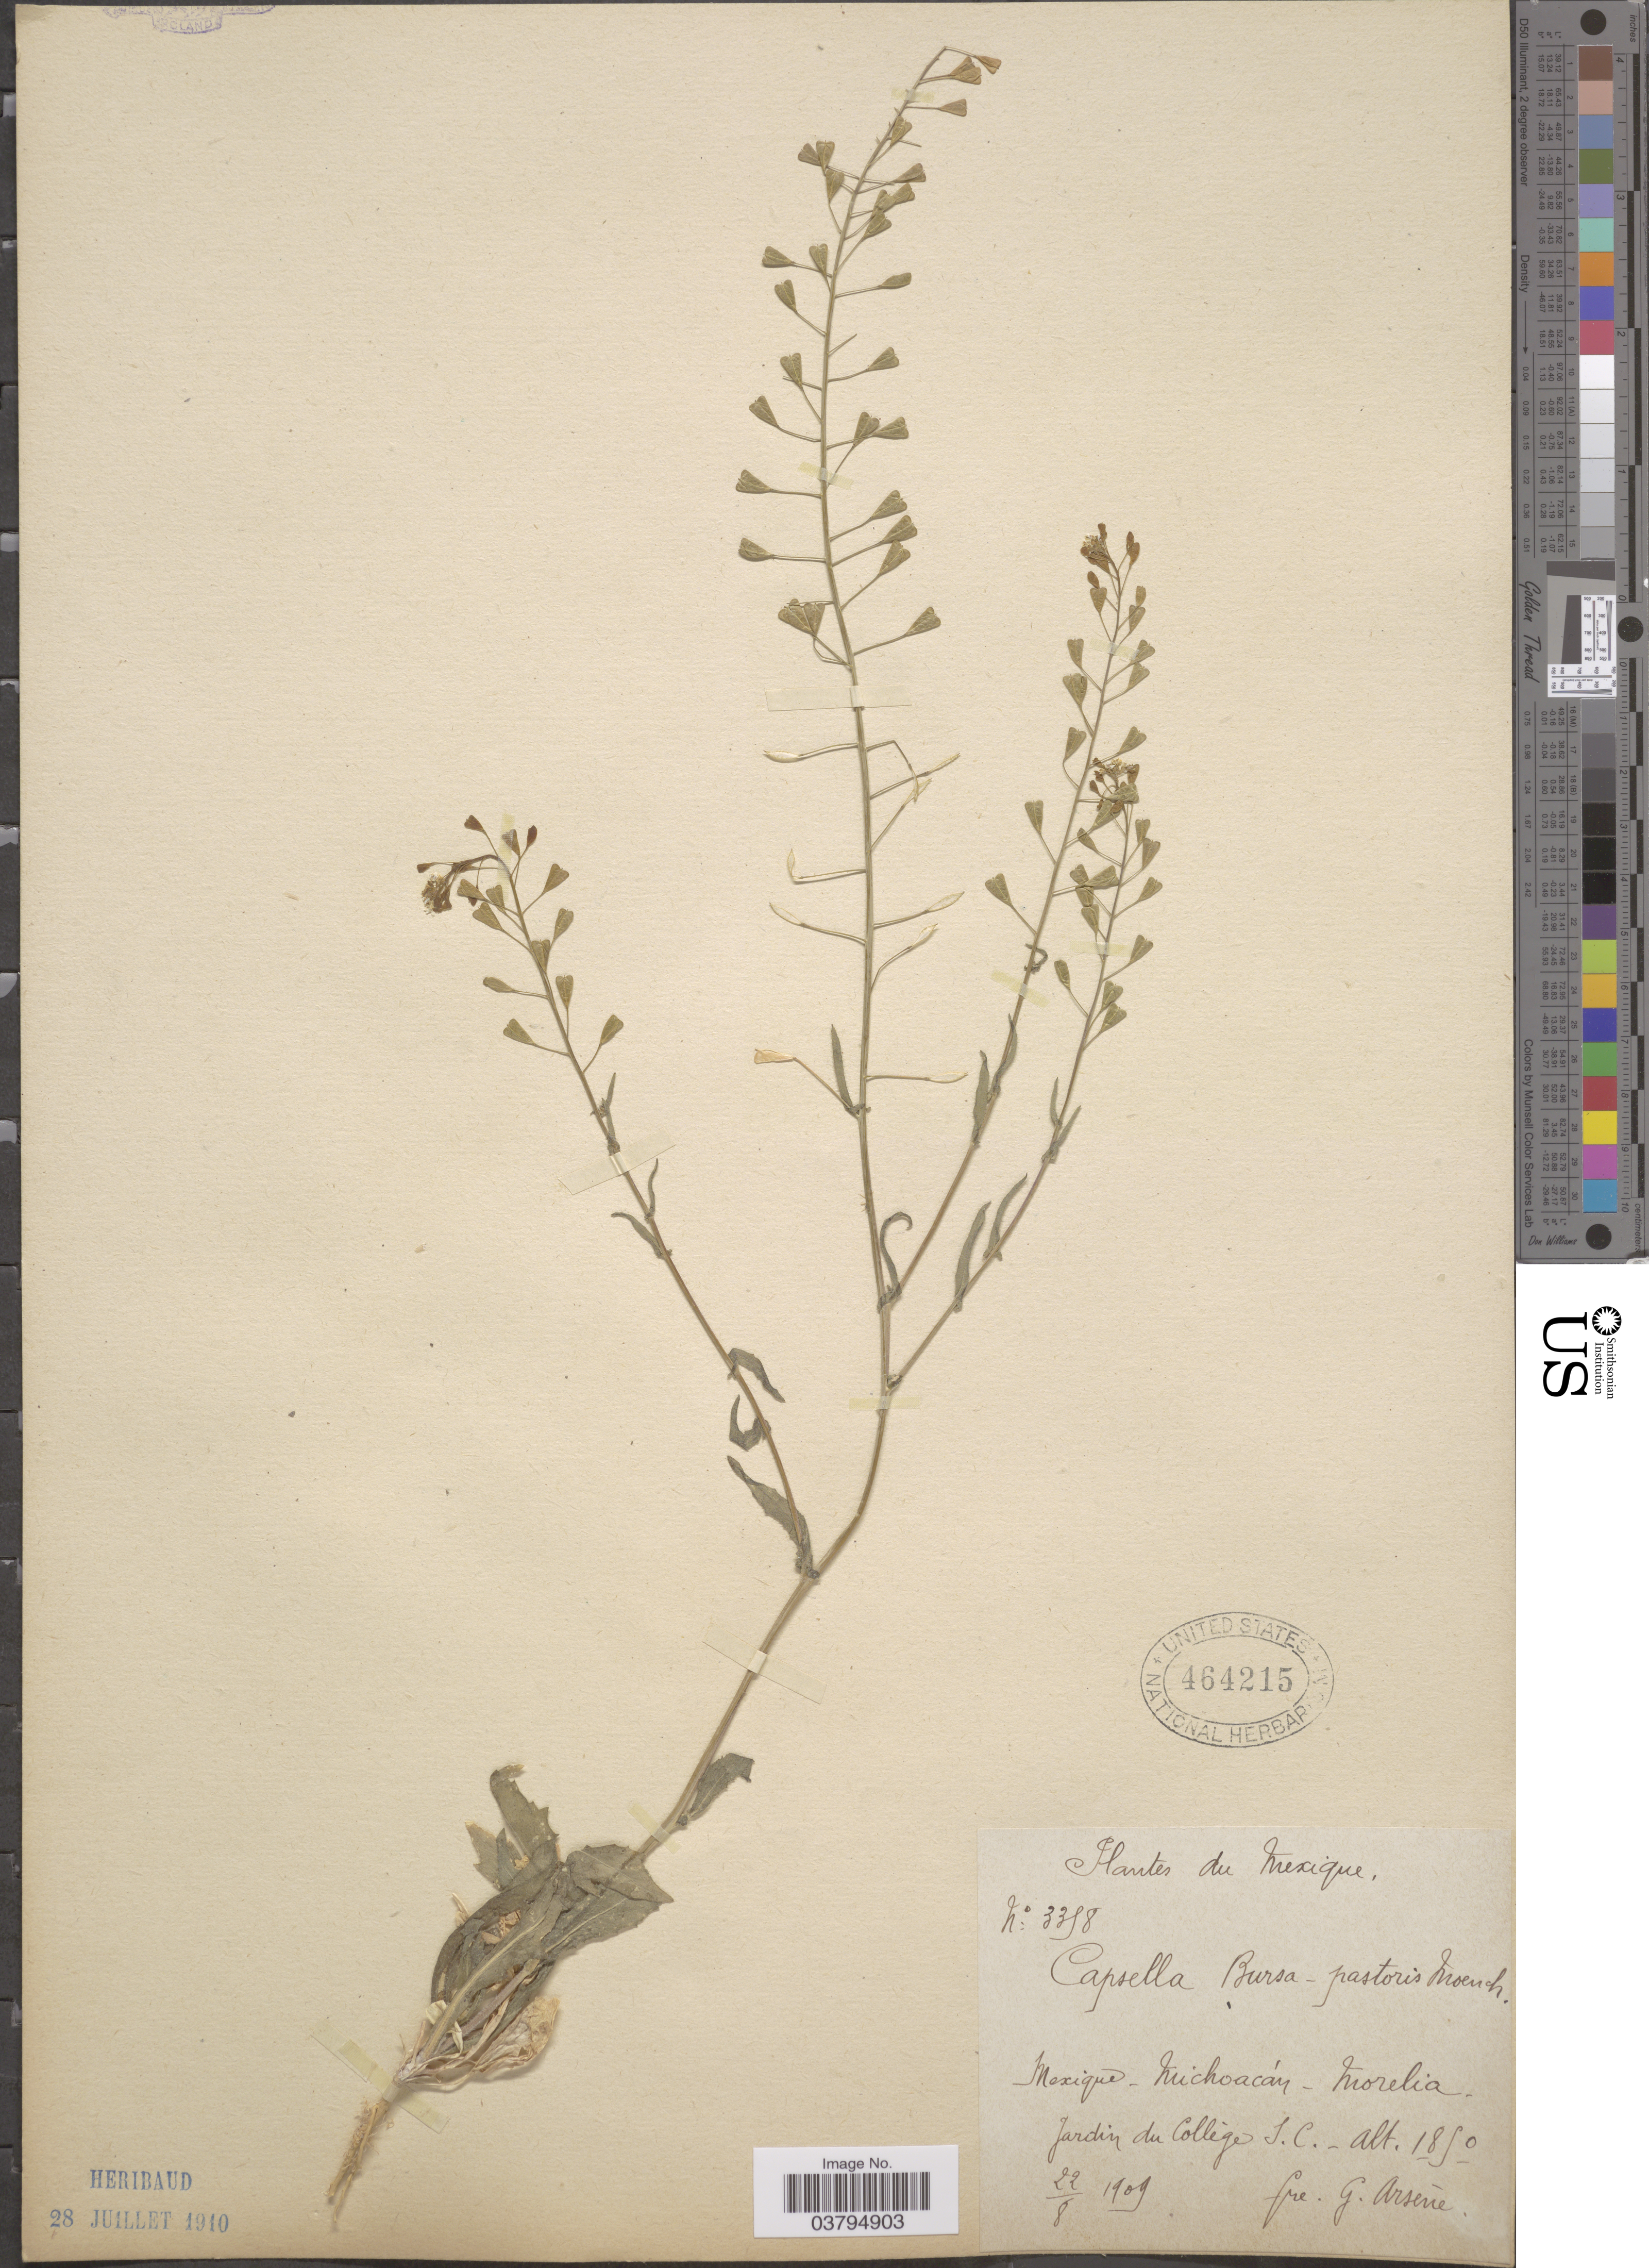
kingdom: Plantae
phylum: Tracheophyta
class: Magnoliopsida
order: Brassicales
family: Brassicaceae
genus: Capsella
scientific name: Capsella bursa-pastoris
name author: (L.) Medik.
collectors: Bro. G. Arsène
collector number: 3358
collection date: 1909-08-22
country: Mexico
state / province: Michoacán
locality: Morelia. Jardin du Collège S. C.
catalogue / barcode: US 464215